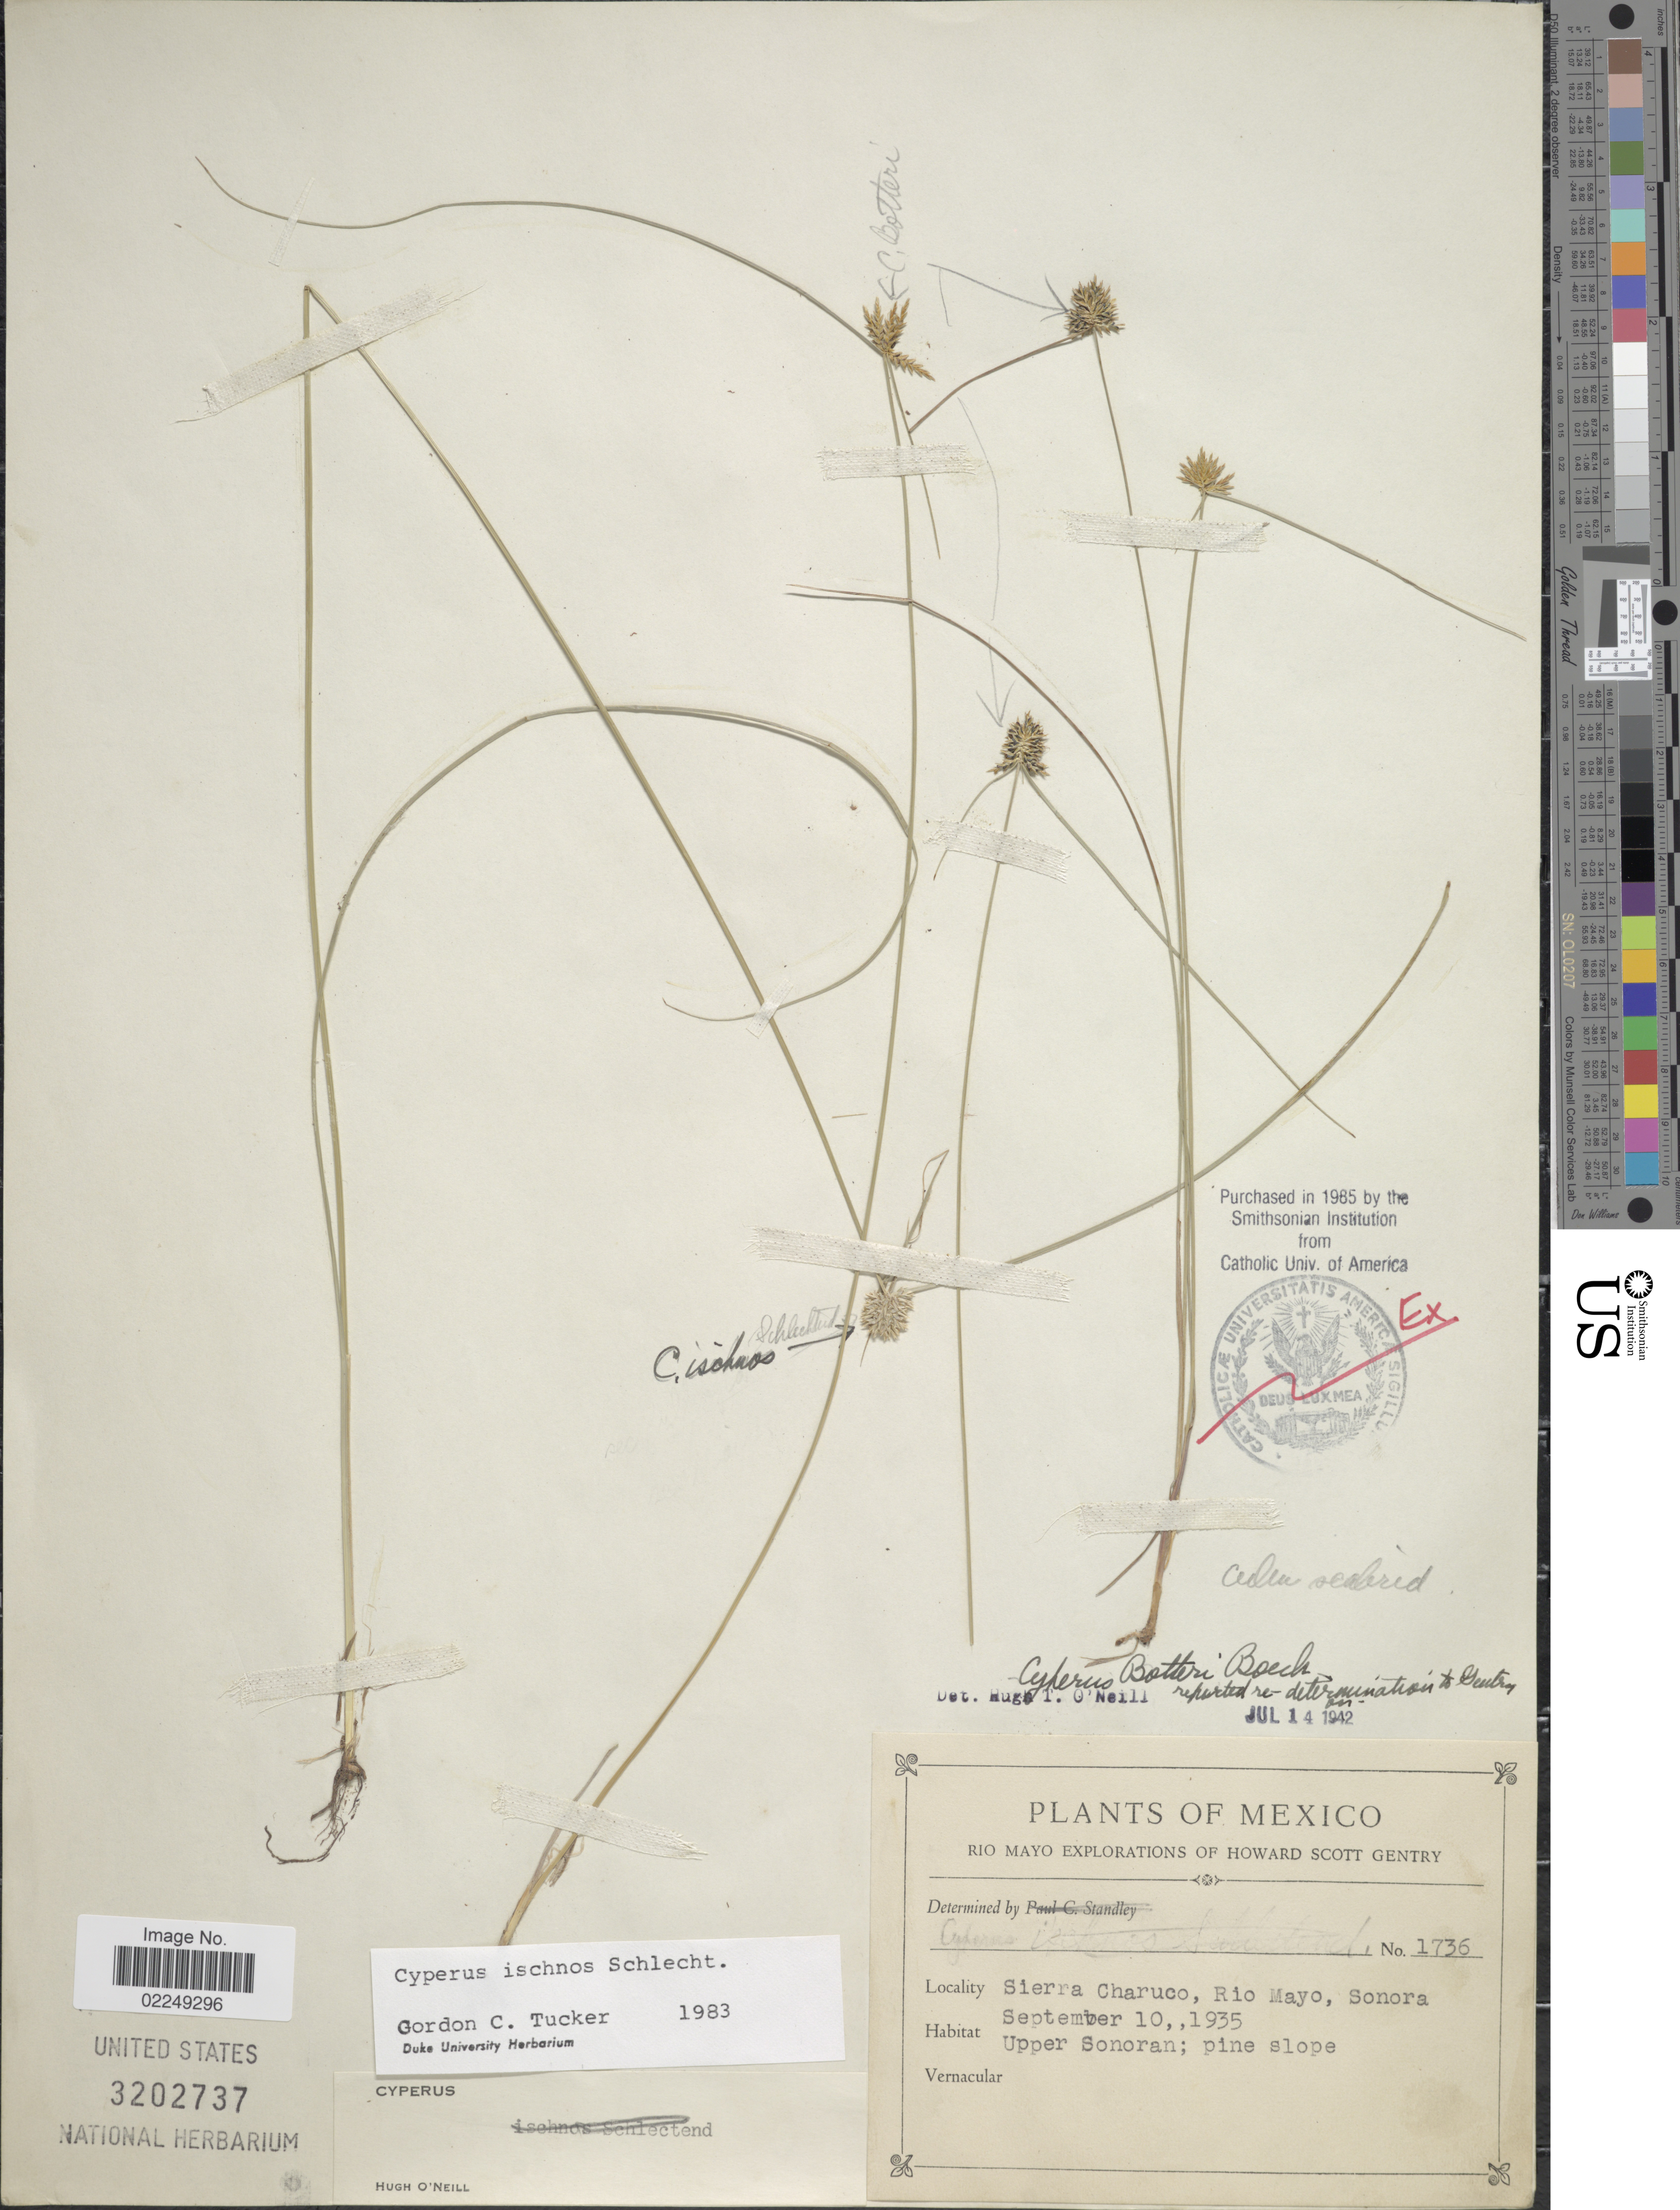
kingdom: Plantae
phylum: Tracheophyta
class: Liliopsida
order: Poales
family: Cyperaceae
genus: Cyperus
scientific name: Cyperus ischnos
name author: Schltdl.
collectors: H. S. Gentry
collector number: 1736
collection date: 1935-09-10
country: Mexico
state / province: Sonora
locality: Sierra Charuco, Rio Mayo, Sonora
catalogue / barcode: US 3202737